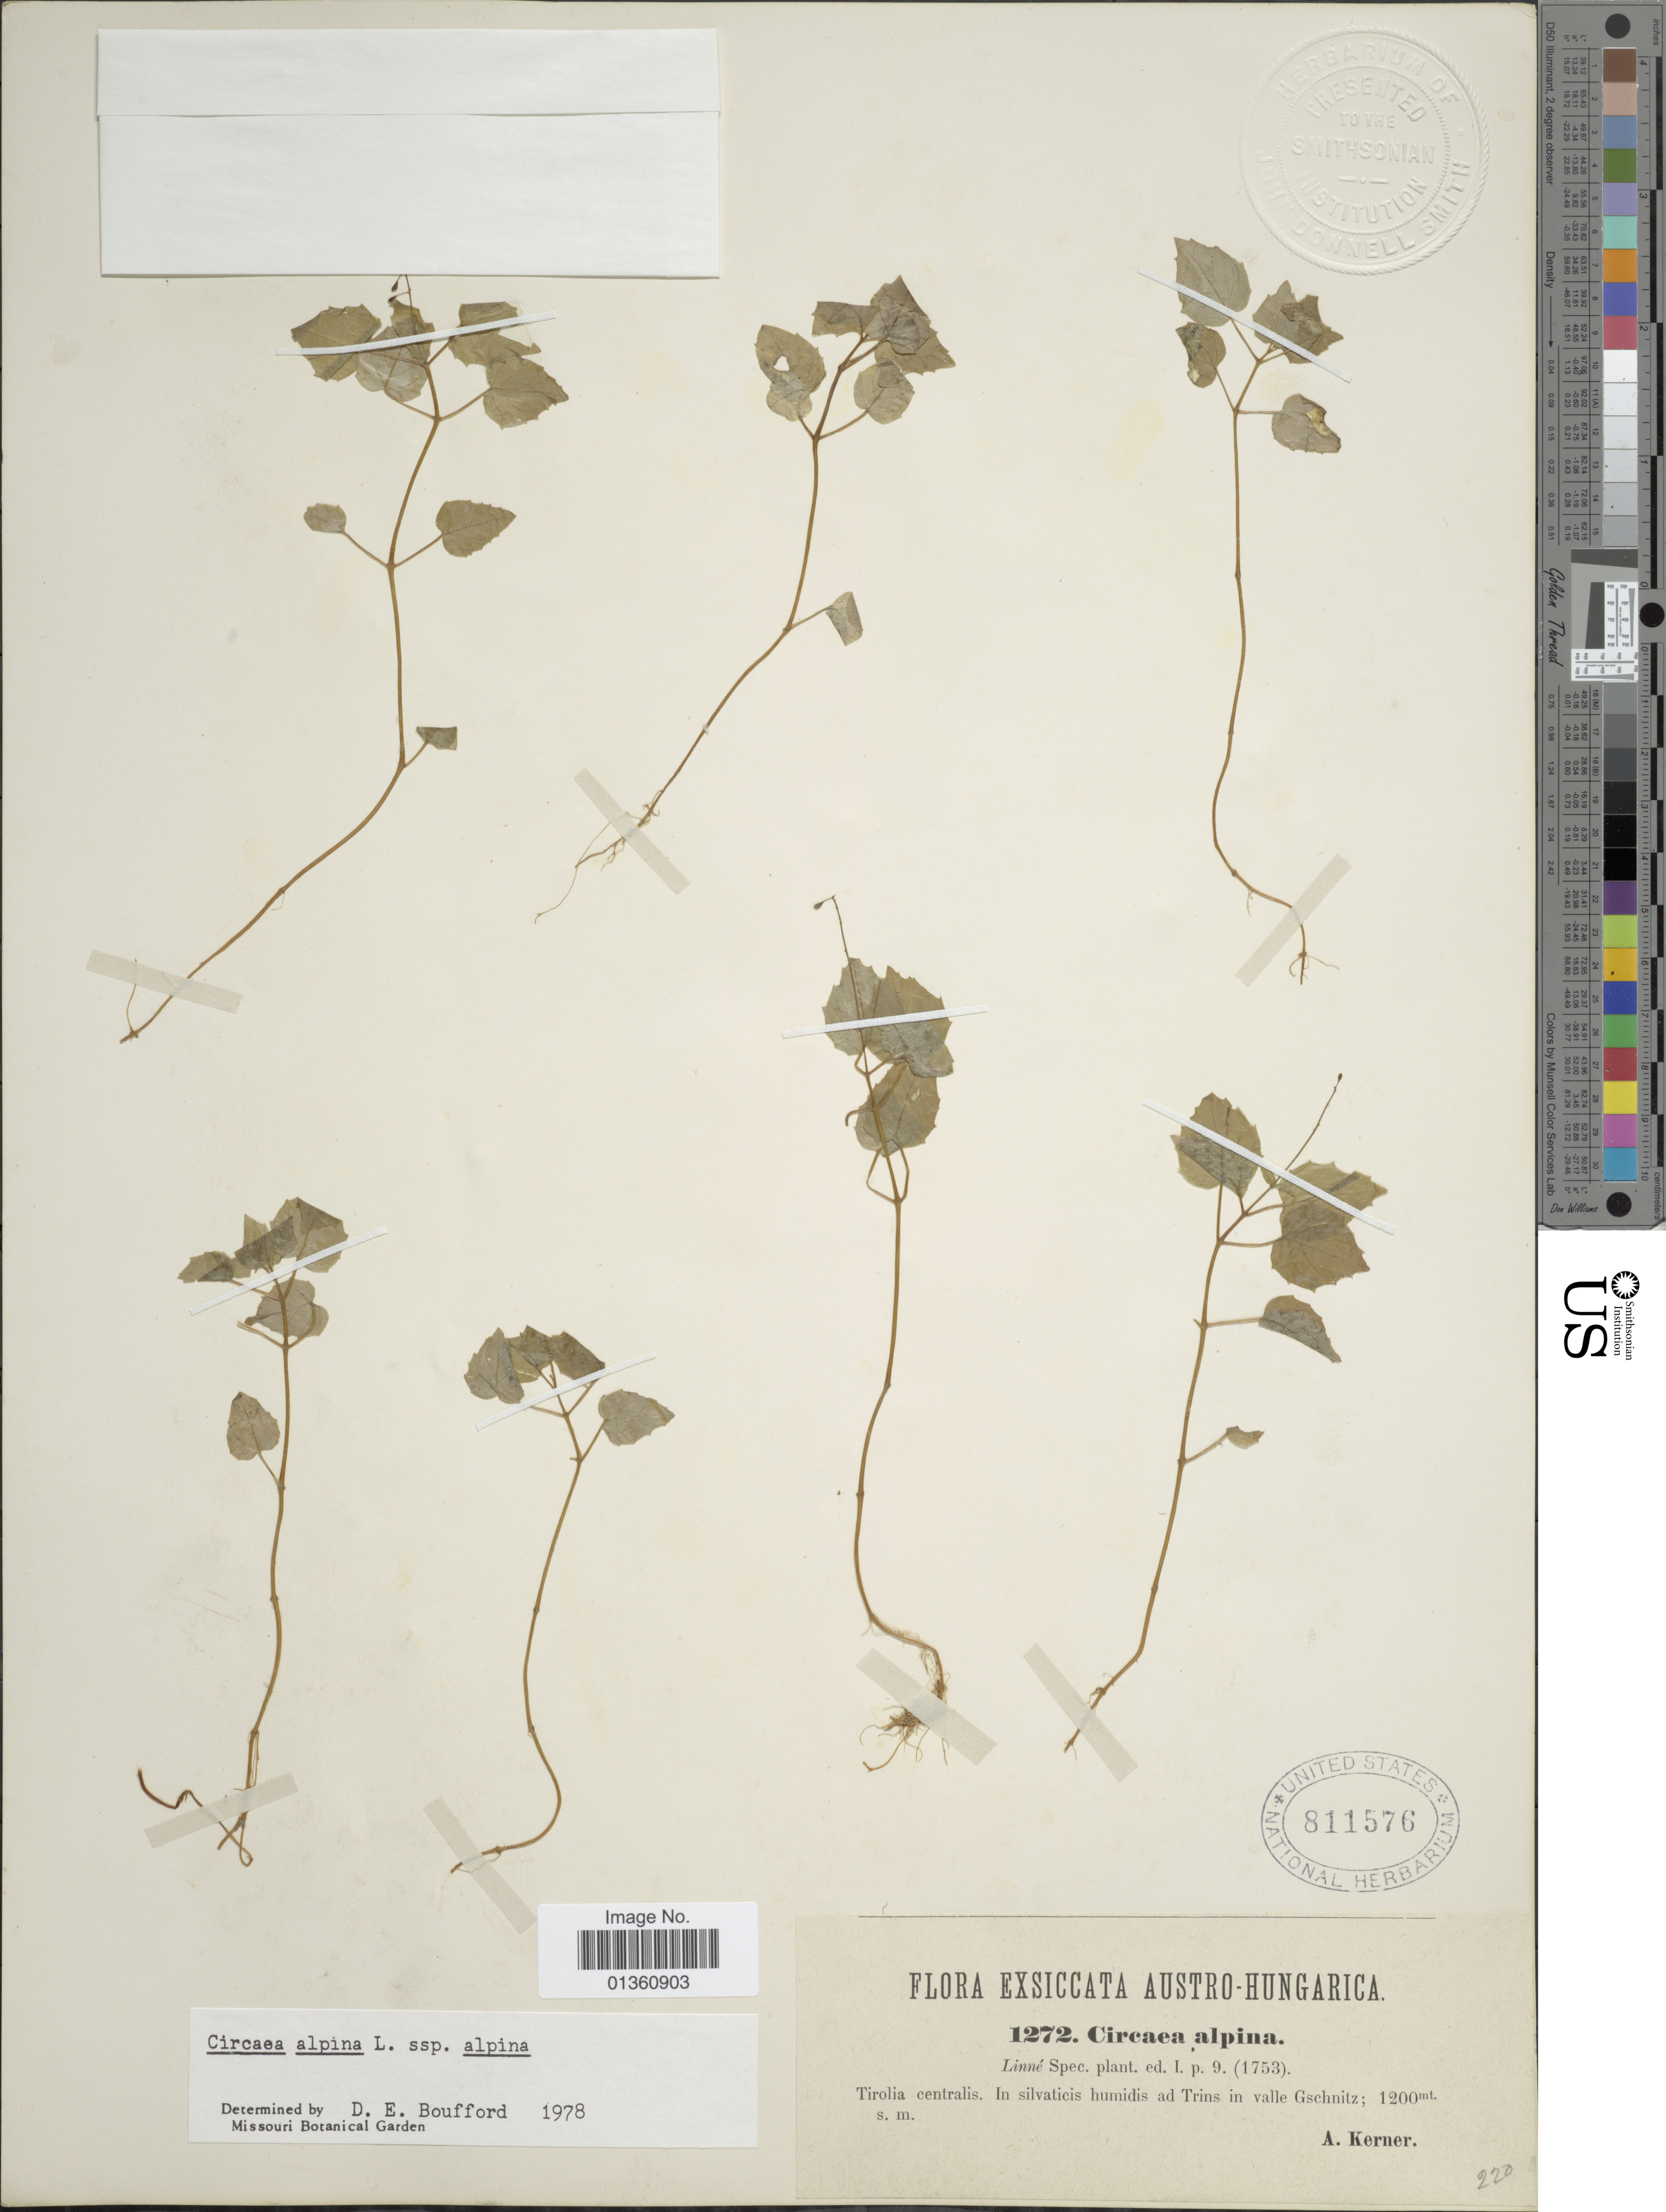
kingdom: Plantae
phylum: Tracheophyta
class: Magnoliopsida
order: Myrtales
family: Onagraceae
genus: Circaea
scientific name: Circaea alpina subsp. alpina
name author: L.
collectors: A. Kerner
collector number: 1272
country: Austria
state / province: Tirol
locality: Tirolia centralis. In silvaticis humidis ad Trins in valle Gschnitz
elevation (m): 1200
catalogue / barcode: US 811576